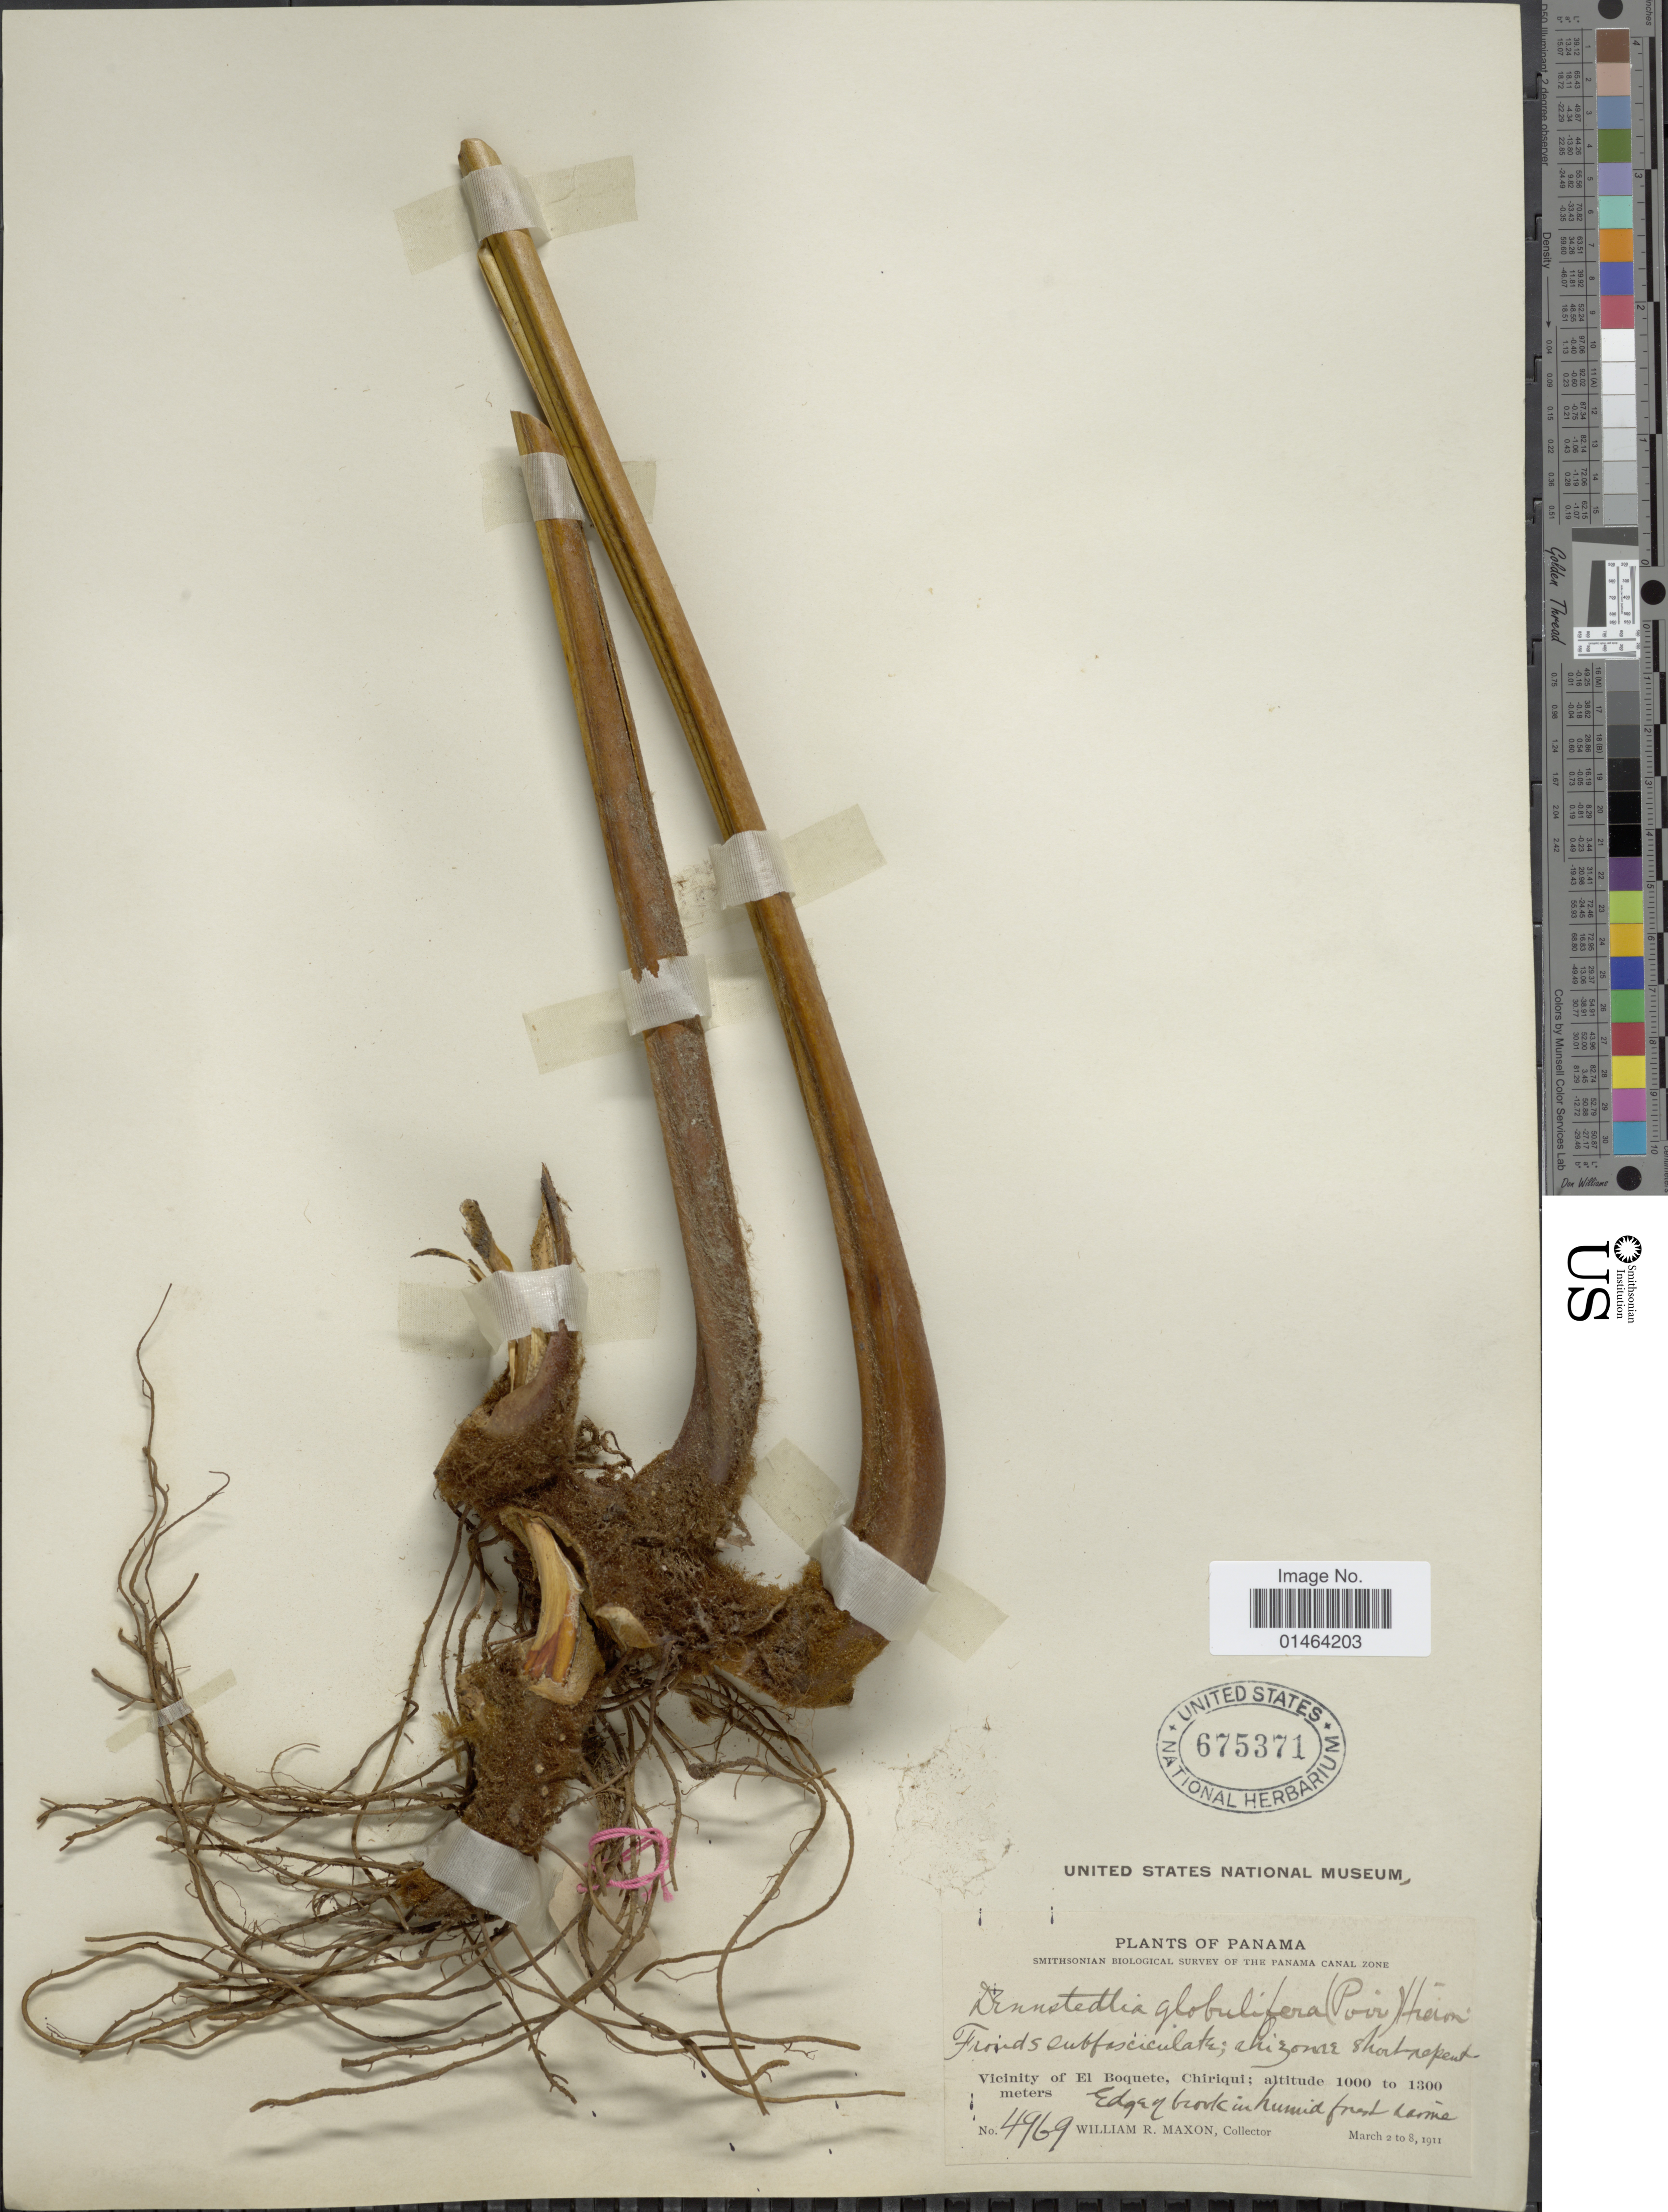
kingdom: Plantae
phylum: Tracheophyta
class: Polypodiopsida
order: Polypodiales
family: Dennstaedtiaceae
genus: Dennstaedtia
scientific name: Dennstaedtia globulifera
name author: (Poir.) Hieron.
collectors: W. R. Maxon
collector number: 4969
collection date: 1911-03-02/1911-03-08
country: Panama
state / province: Chiriqui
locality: Vicinity of El Boquete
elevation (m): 1000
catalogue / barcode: US 675371